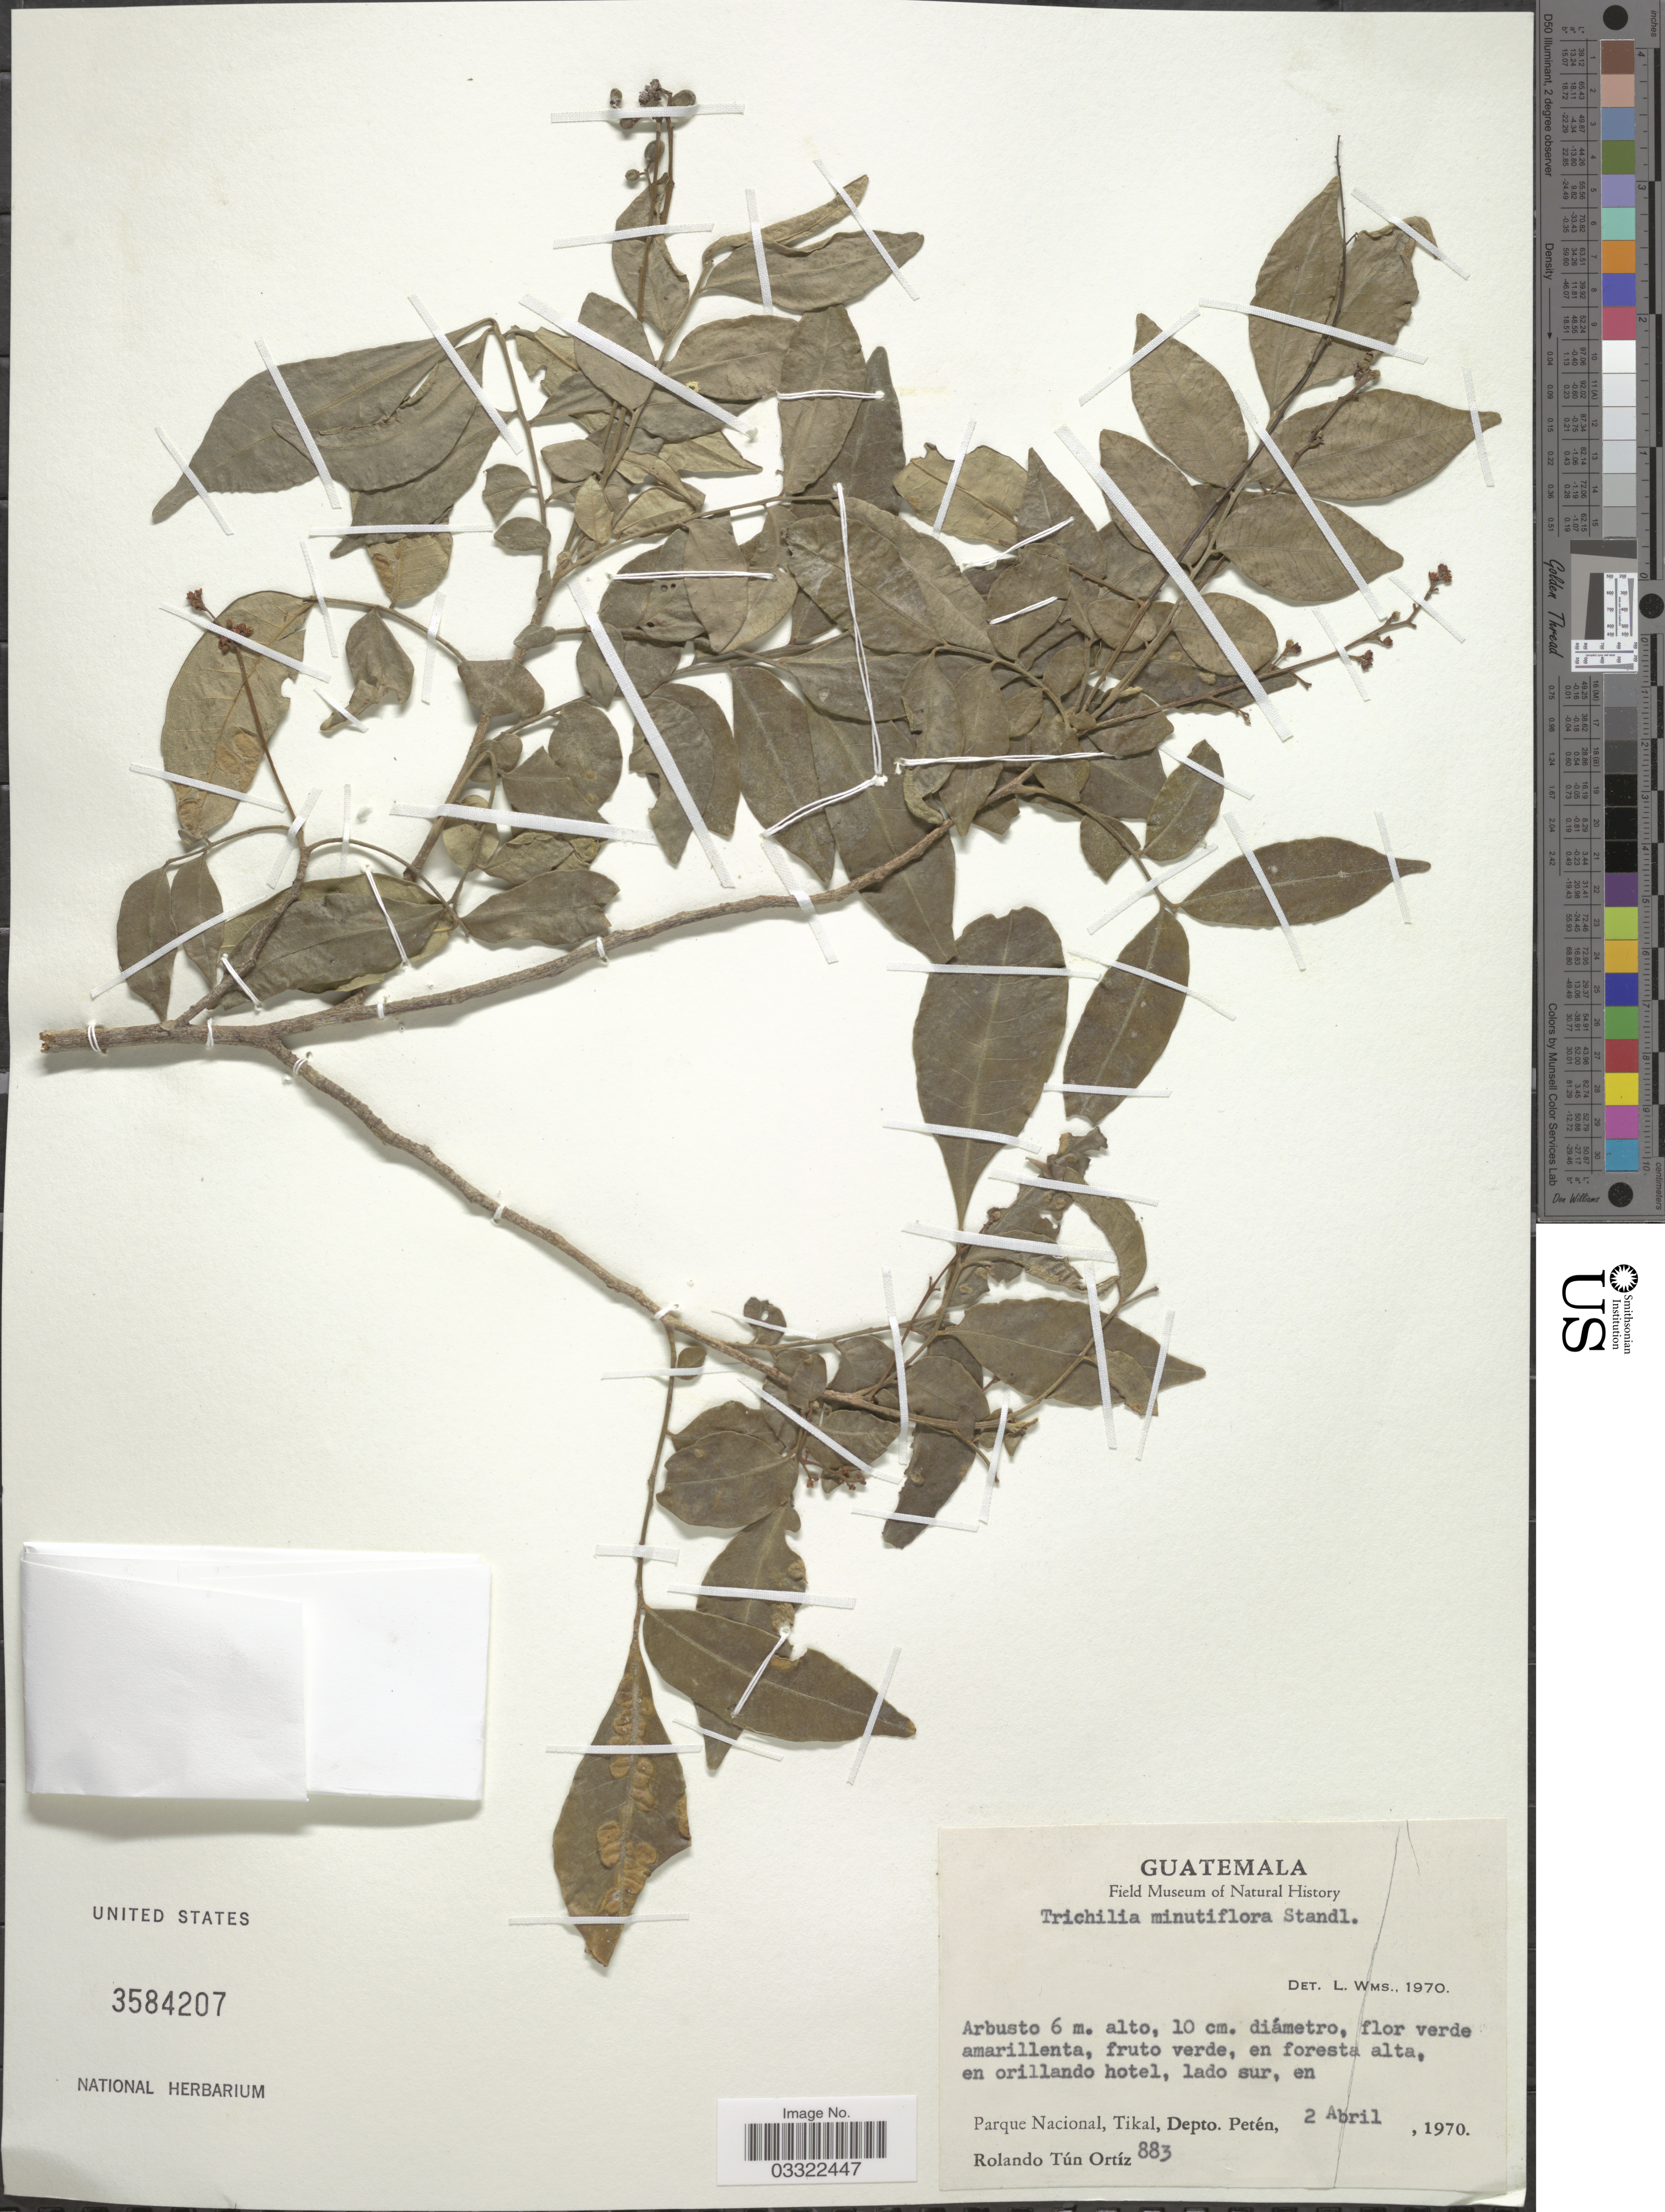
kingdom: Plantae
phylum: Tracheophyta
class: Magnoliopsida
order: Sapindales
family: Meliaceae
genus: Trichilia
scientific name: Trichilia minutiflora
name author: Standl.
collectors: R. Ortiz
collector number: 883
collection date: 1970-04-02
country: Guatemala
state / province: El Petén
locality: En orillando hotel, lado sur, en Parque Nacional, Tikal, Depto. Petén.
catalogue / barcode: US 3584207